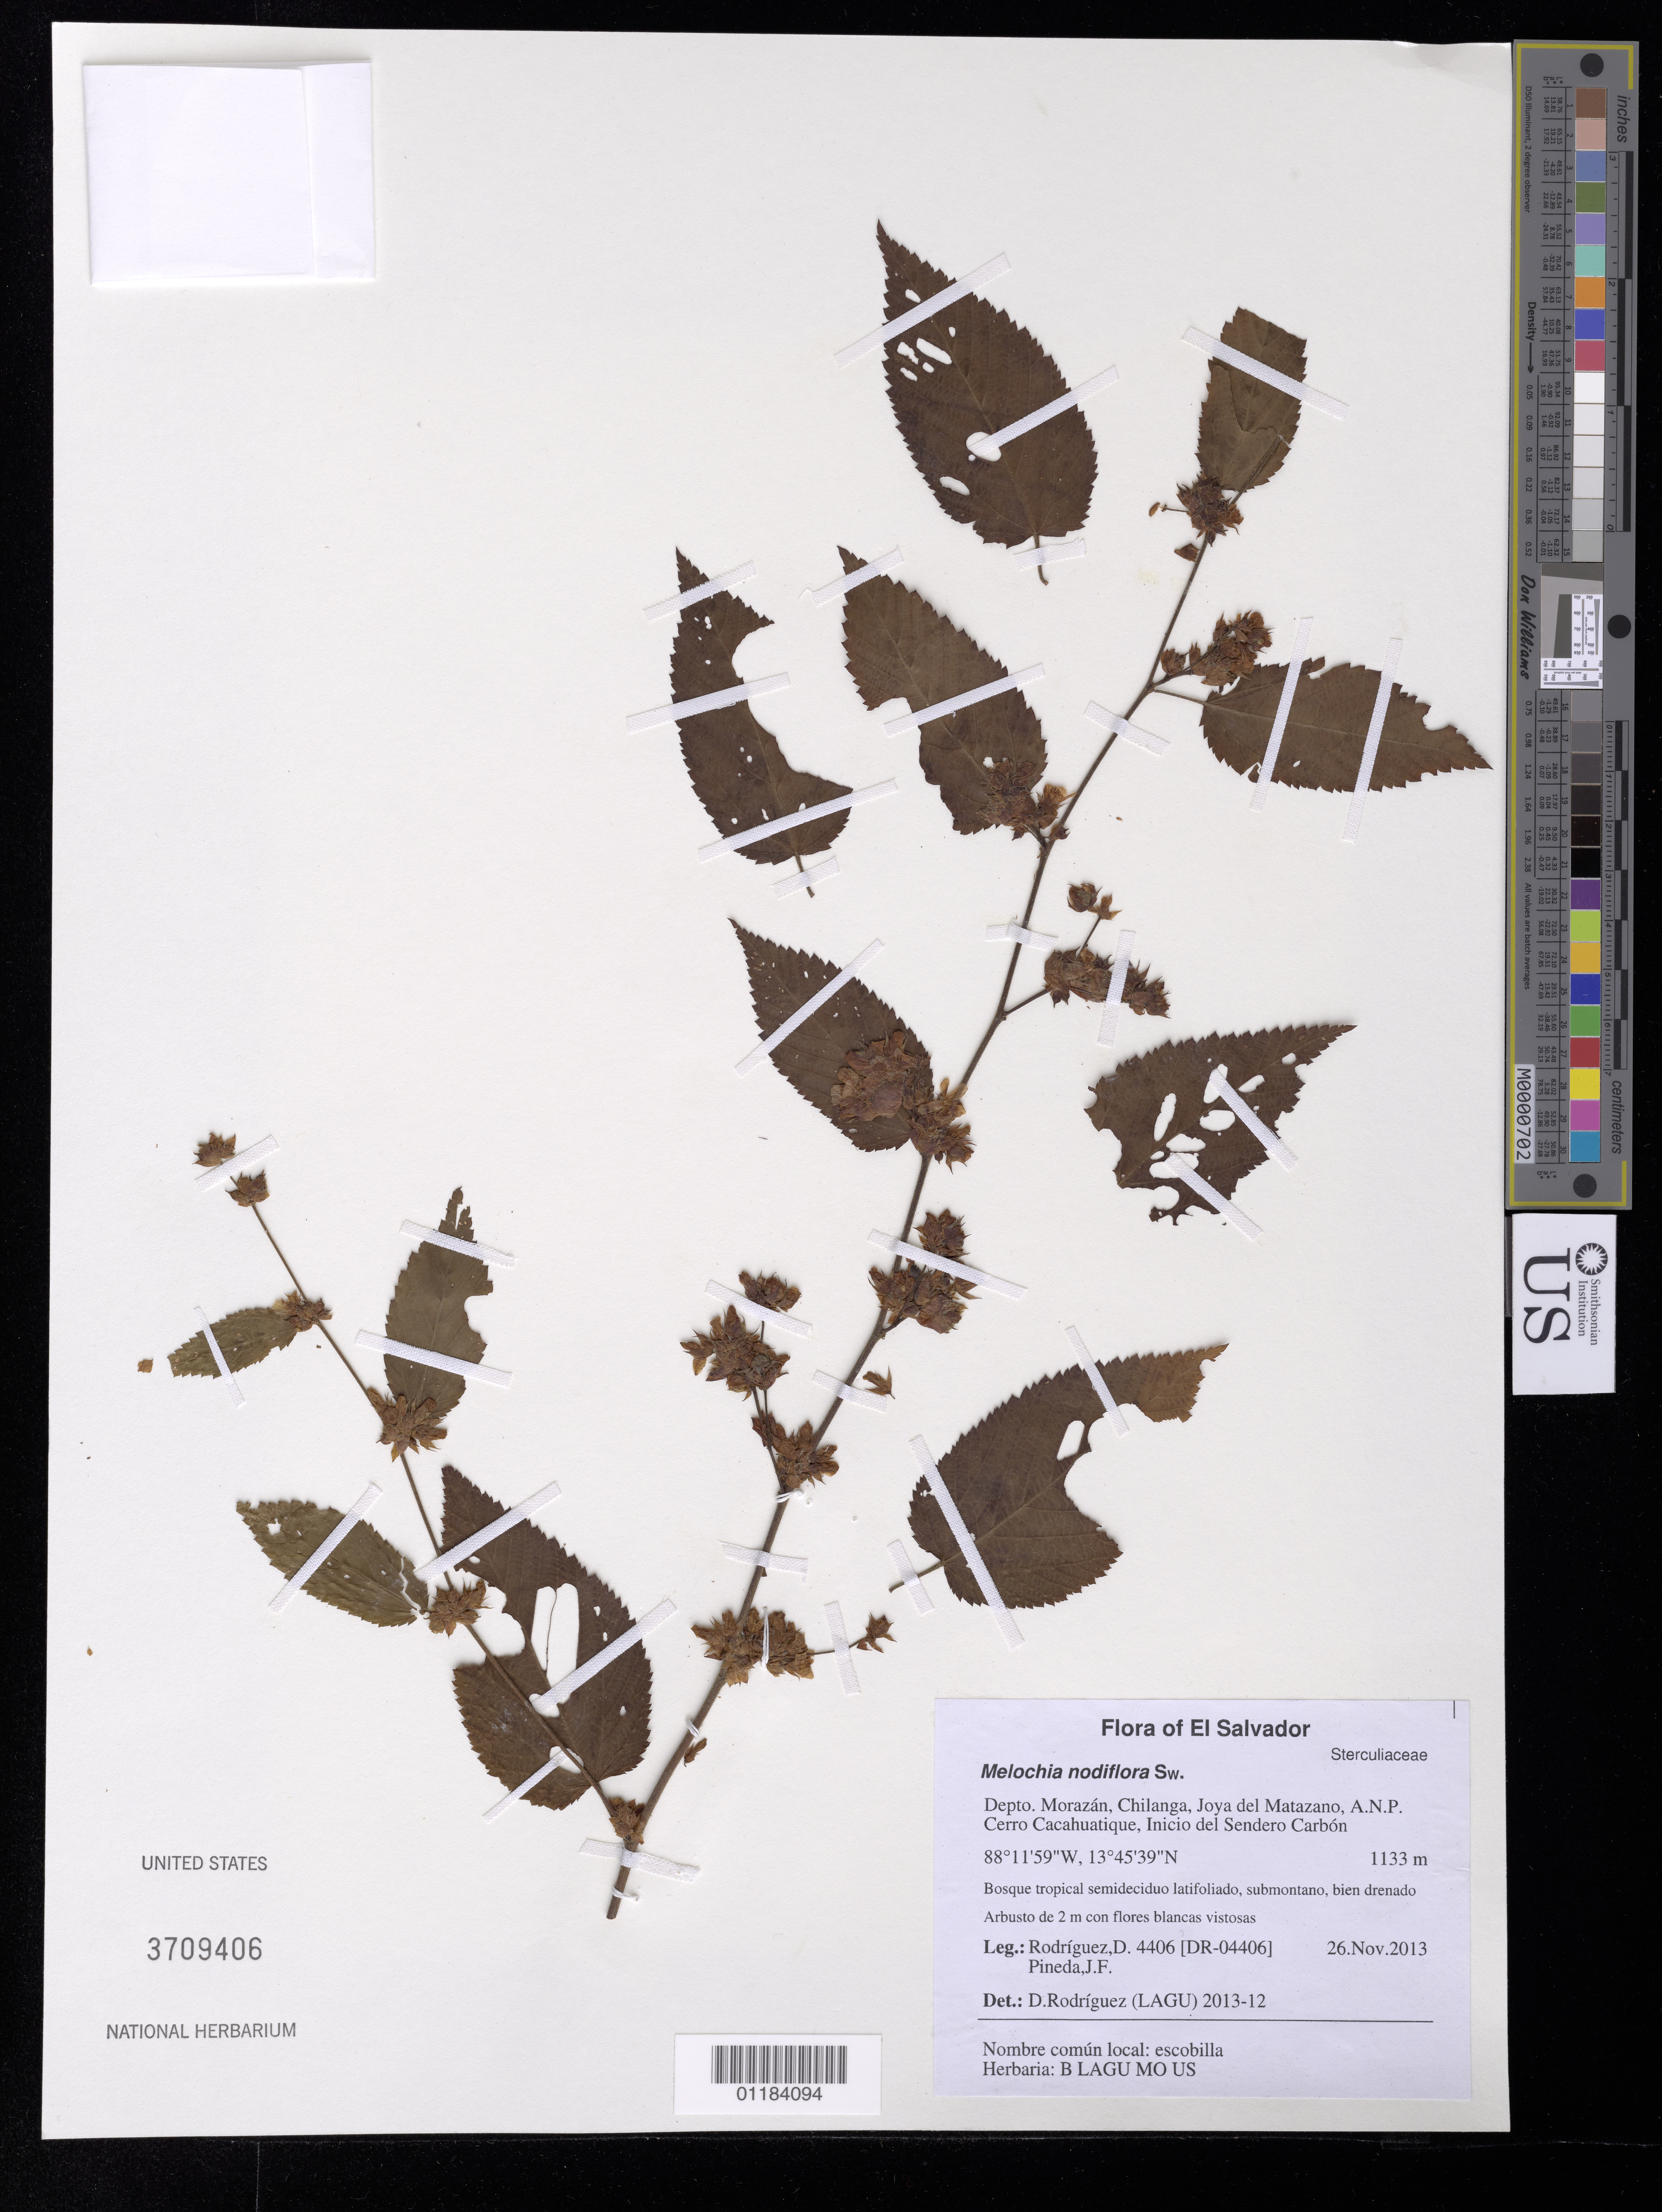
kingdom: Plantae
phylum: Tracheophyta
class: Magnoliopsida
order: Malvales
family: Malvaceae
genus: Melochia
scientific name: Melochia nodiflora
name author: Sw.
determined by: Rodriguez, D., (LAGU), Asociacion Jardin Botanico La Laguna, Urbanizacion Plan de La Laguna (EL SALVADOR)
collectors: D. Rodriguez & J. Pineda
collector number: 4406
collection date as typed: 26.Nov.2013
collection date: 2013-11-26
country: El Salvador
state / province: Morazán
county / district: Chilanga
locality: Joya del Matazano, A.N.P. Cerro Cacahuatique, Inicio del Sendero Carbon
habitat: bosque tropical semideciduo latifoliado, submontano, bien drenado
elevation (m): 1133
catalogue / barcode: US 3709406